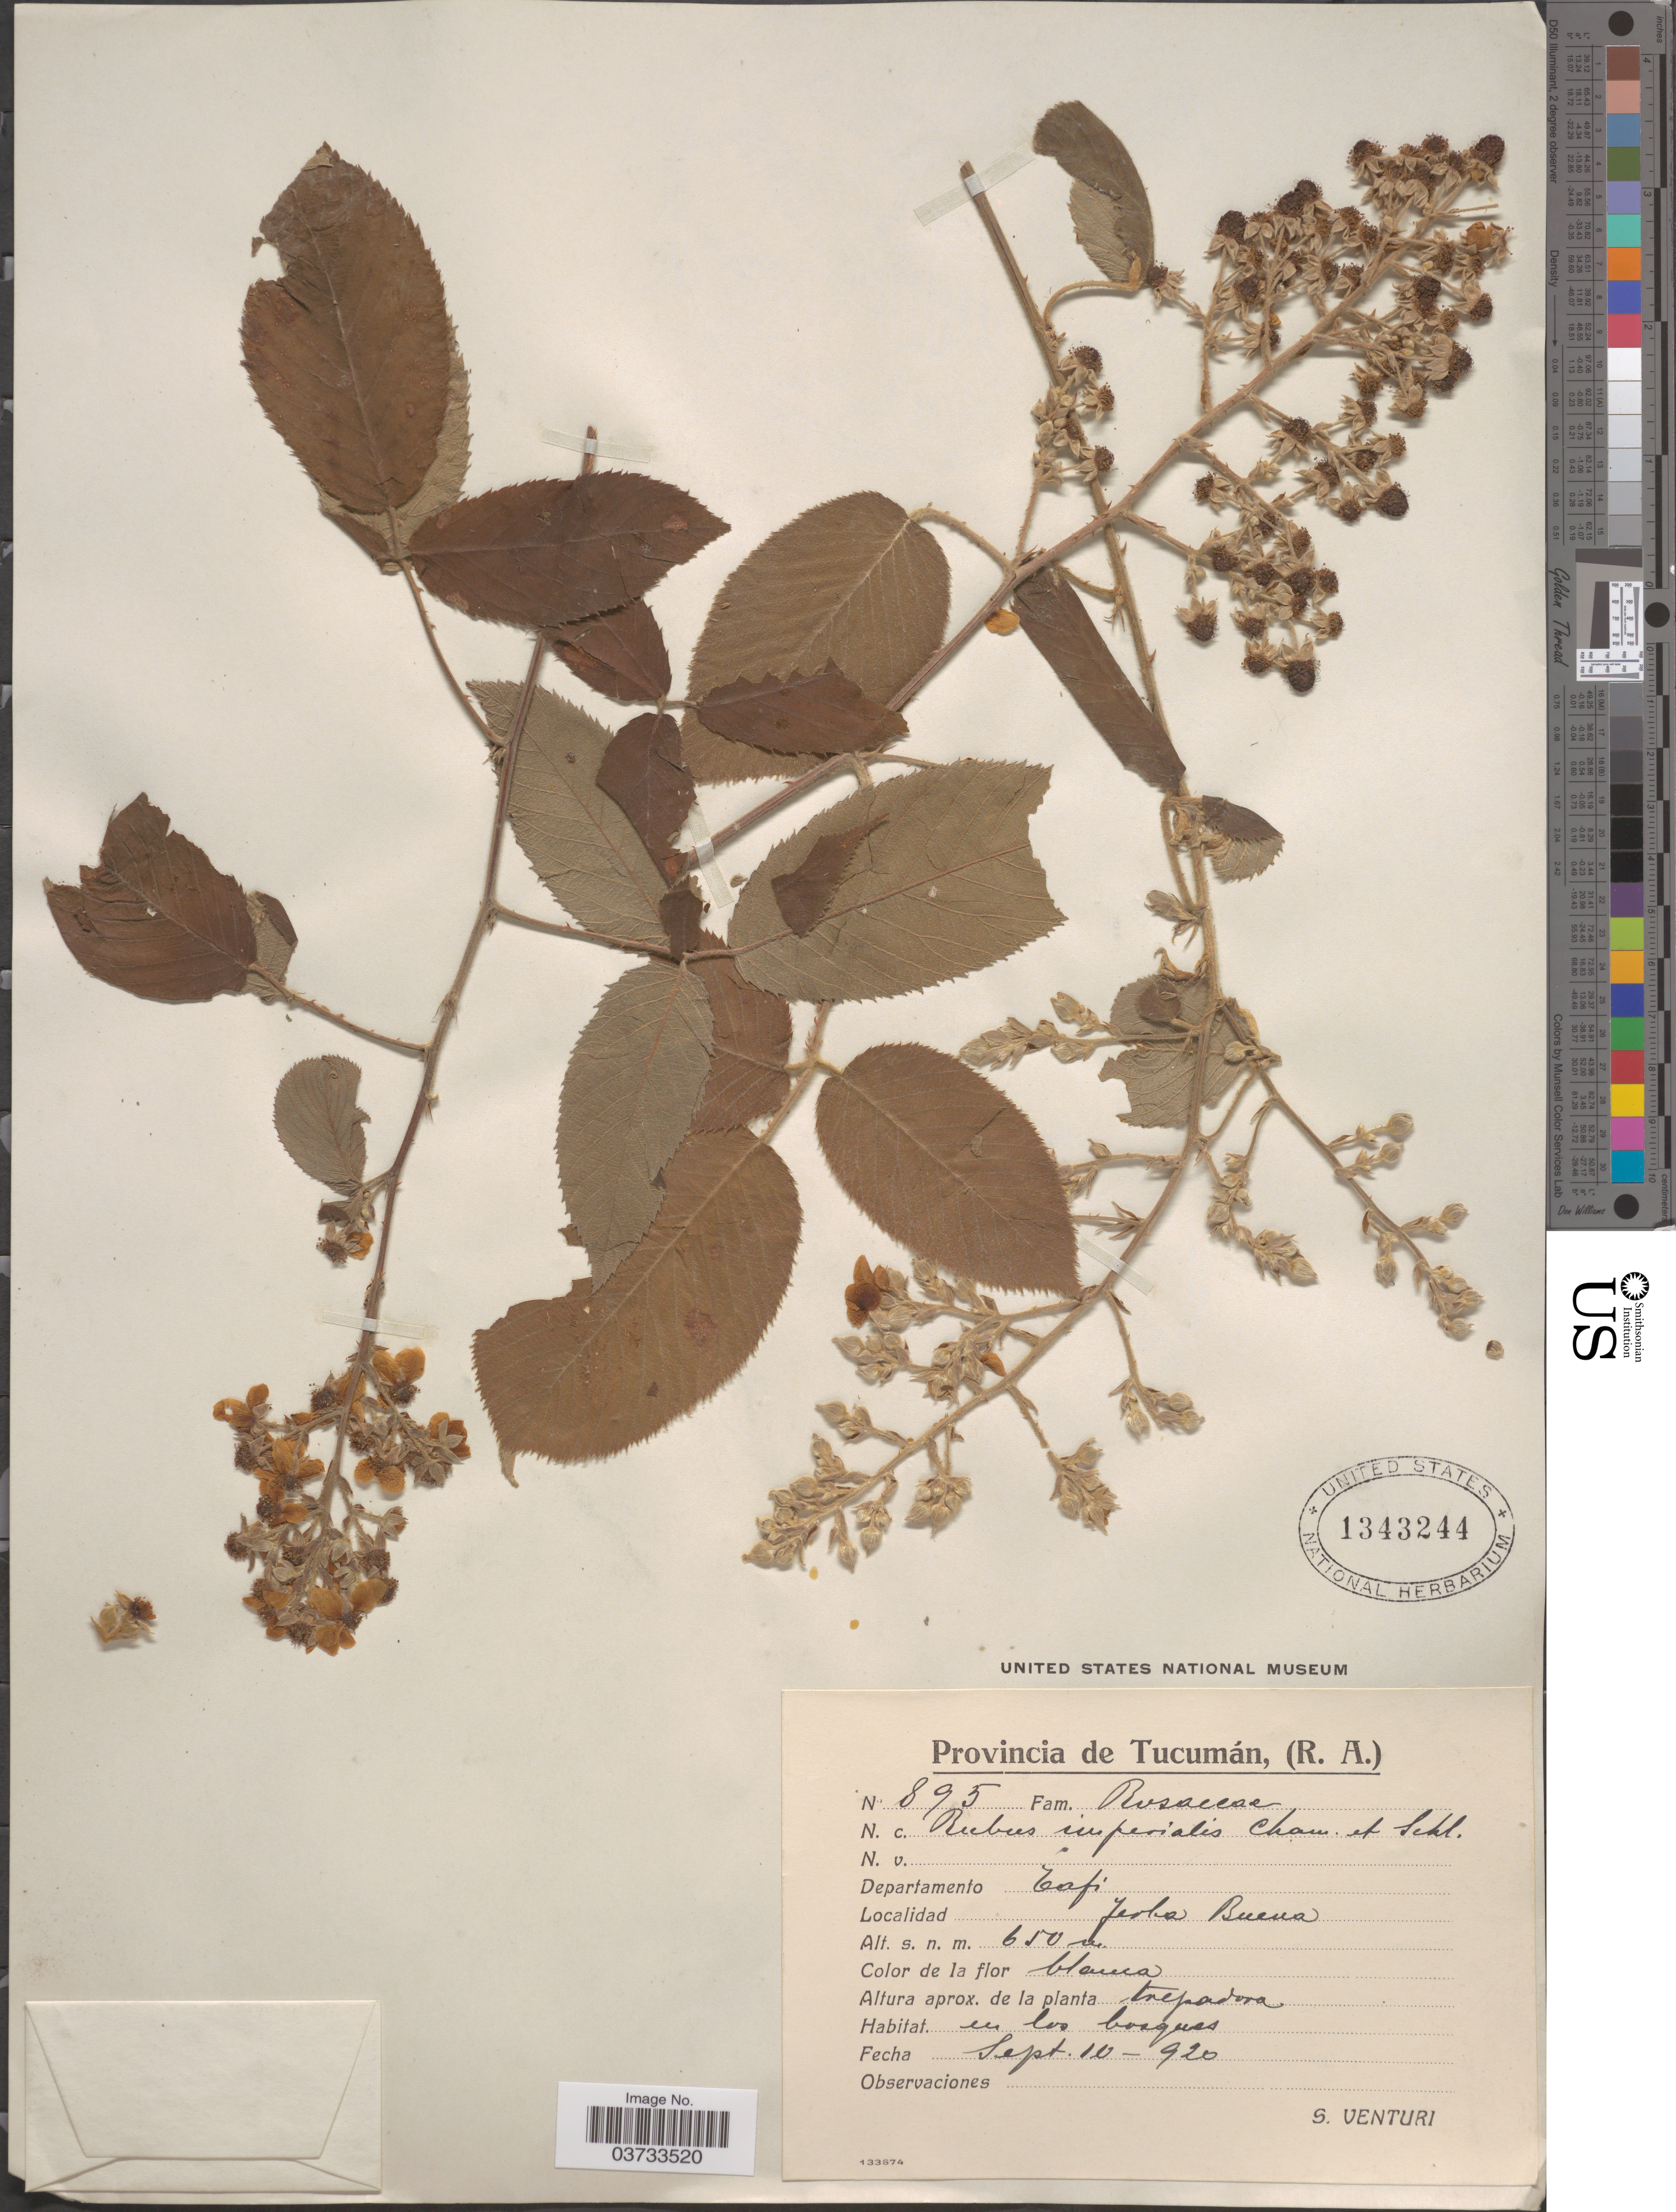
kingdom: Plantae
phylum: Tracheophyta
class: Magnoliopsida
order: Rosales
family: Rosaceae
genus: Rubus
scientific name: Rubus imperialis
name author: Cham. & Schltdl.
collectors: S. Venturi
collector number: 895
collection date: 1920-09-10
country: Argentina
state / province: Tucuman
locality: Departamento Tafi. Jerba Buena.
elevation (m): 650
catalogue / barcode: US 1343244